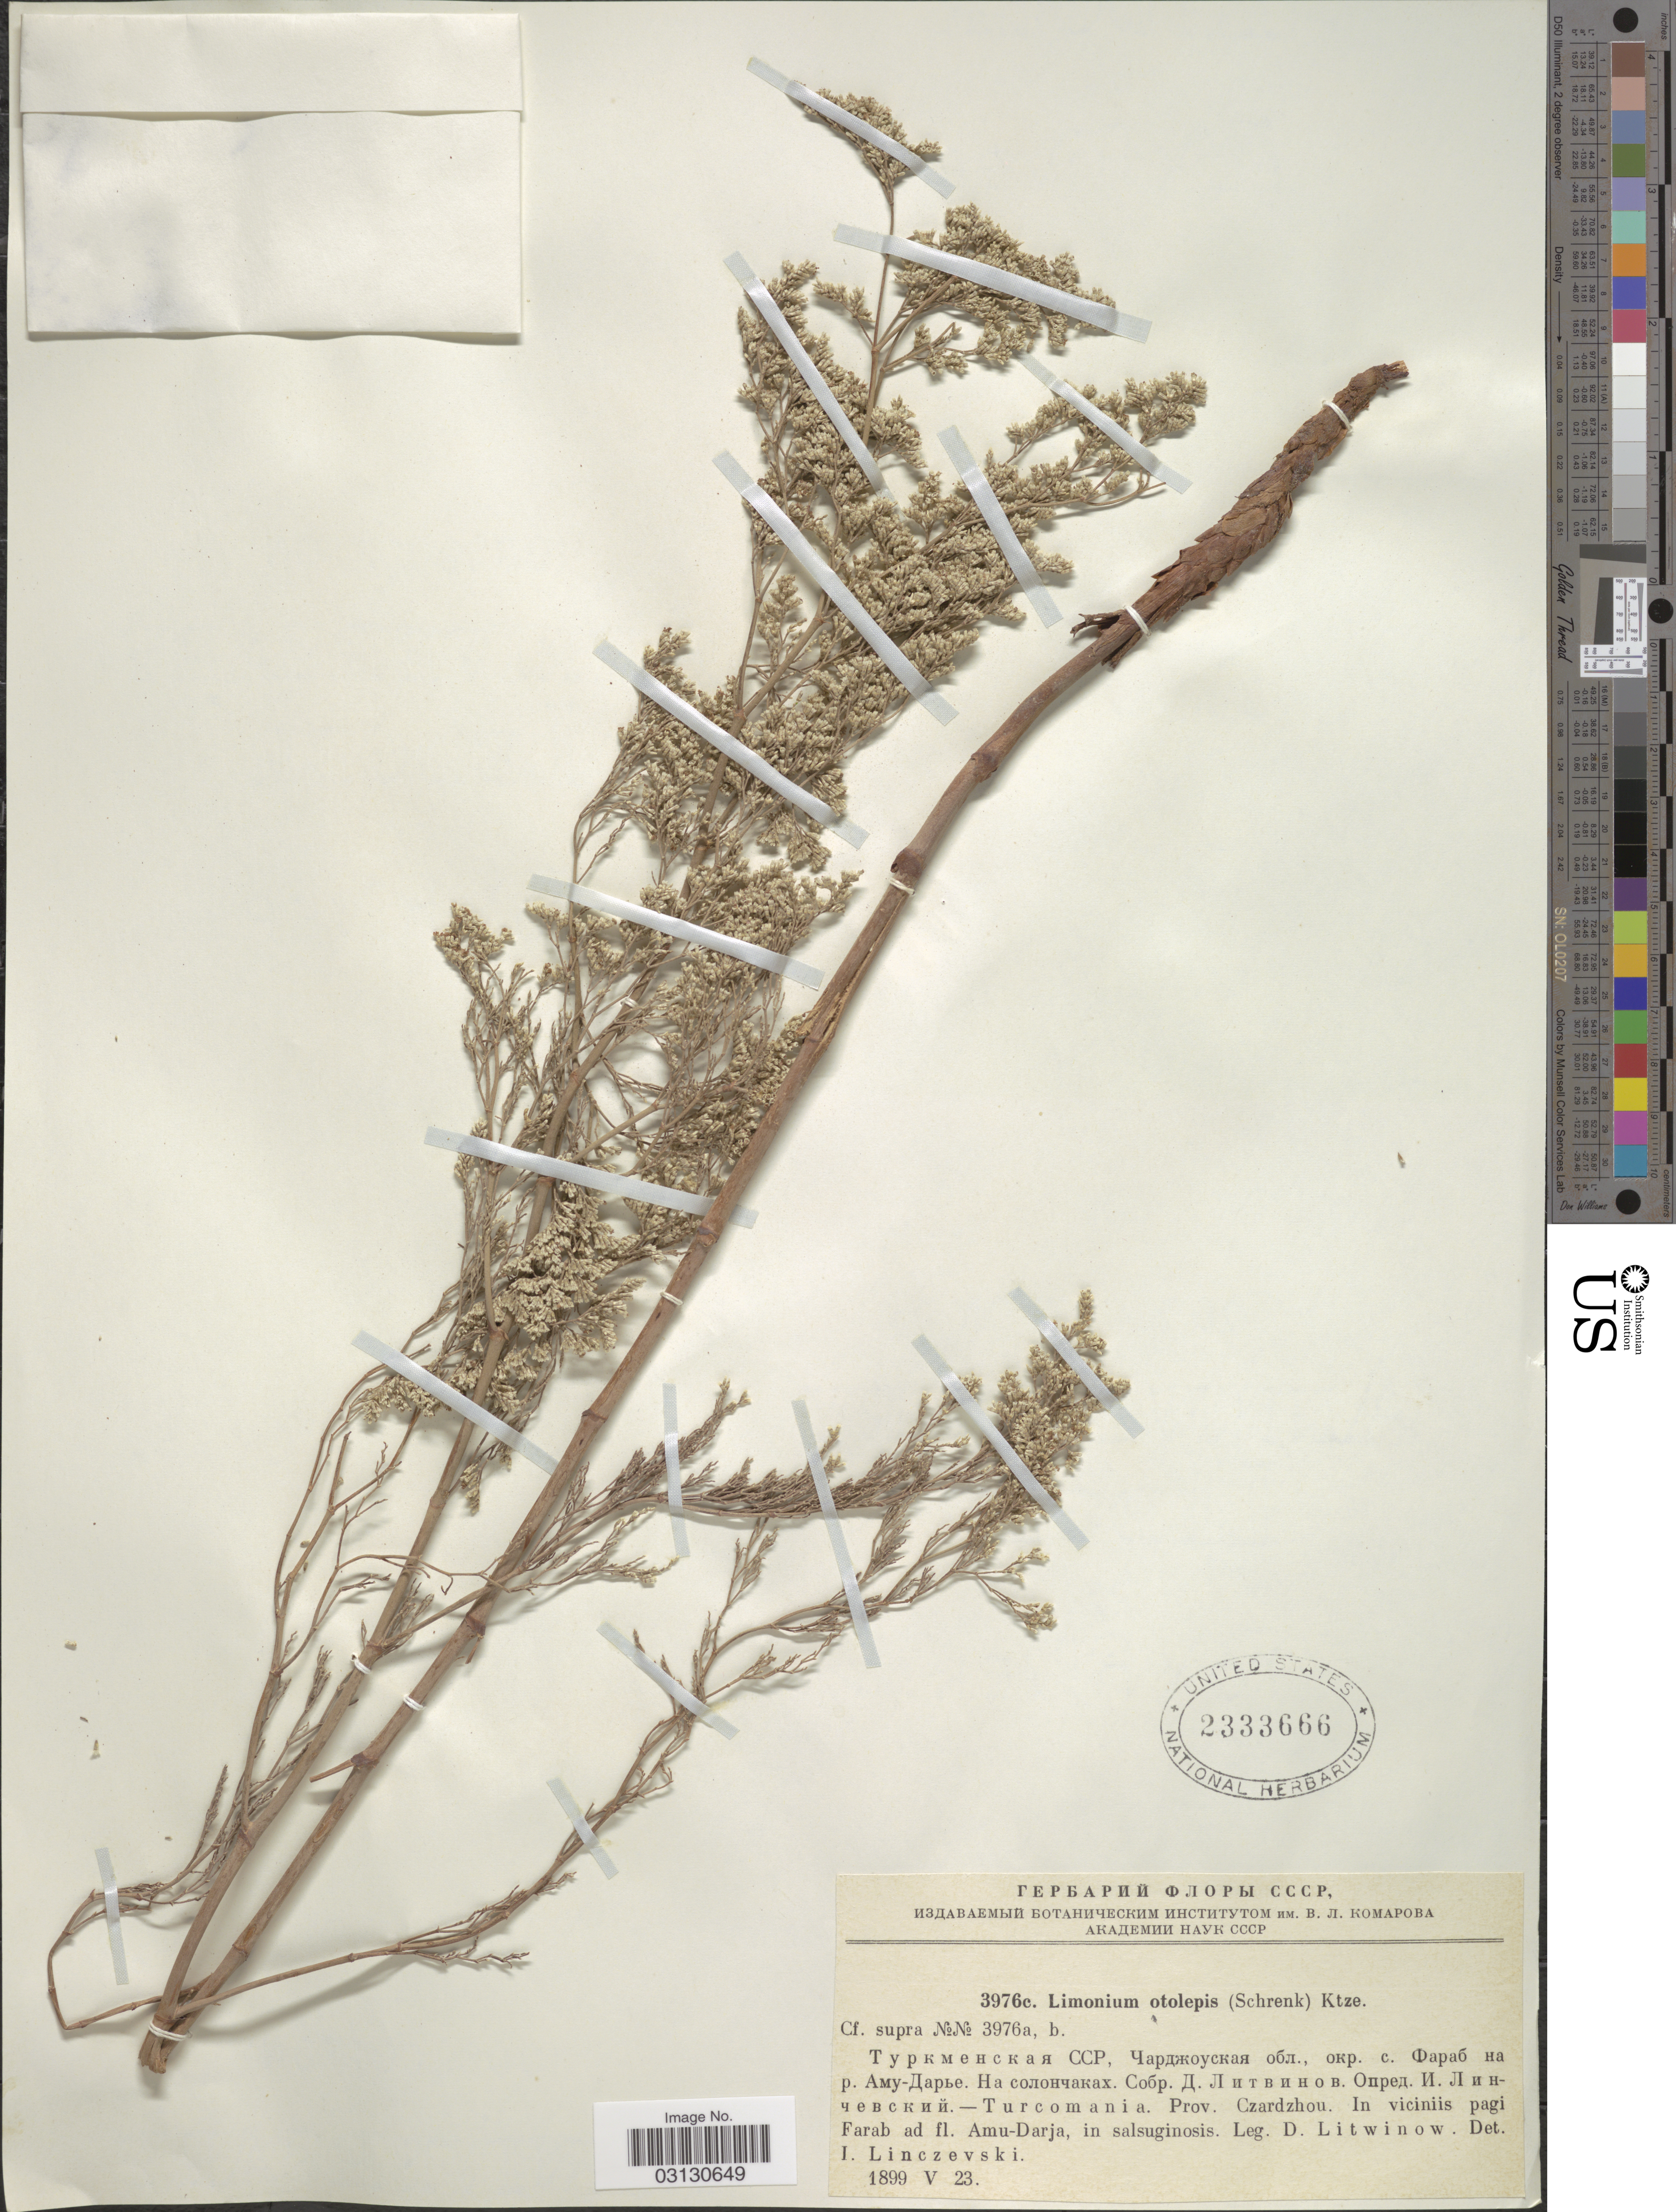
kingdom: Plantae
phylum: Tracheophyta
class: Magnoliopsida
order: Caryophyllales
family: Plumbaginaceae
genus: Limonium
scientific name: Limonium otolepis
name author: (Schrenk) Kuntze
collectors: D. Litwinow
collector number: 3976c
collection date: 1899-05-23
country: Turkmenistan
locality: Turcomania, Prov. Czardzhou, In viciniis pagi Farab ad fl. Amu-Darja, in salsuginosis.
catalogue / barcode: US 2333666